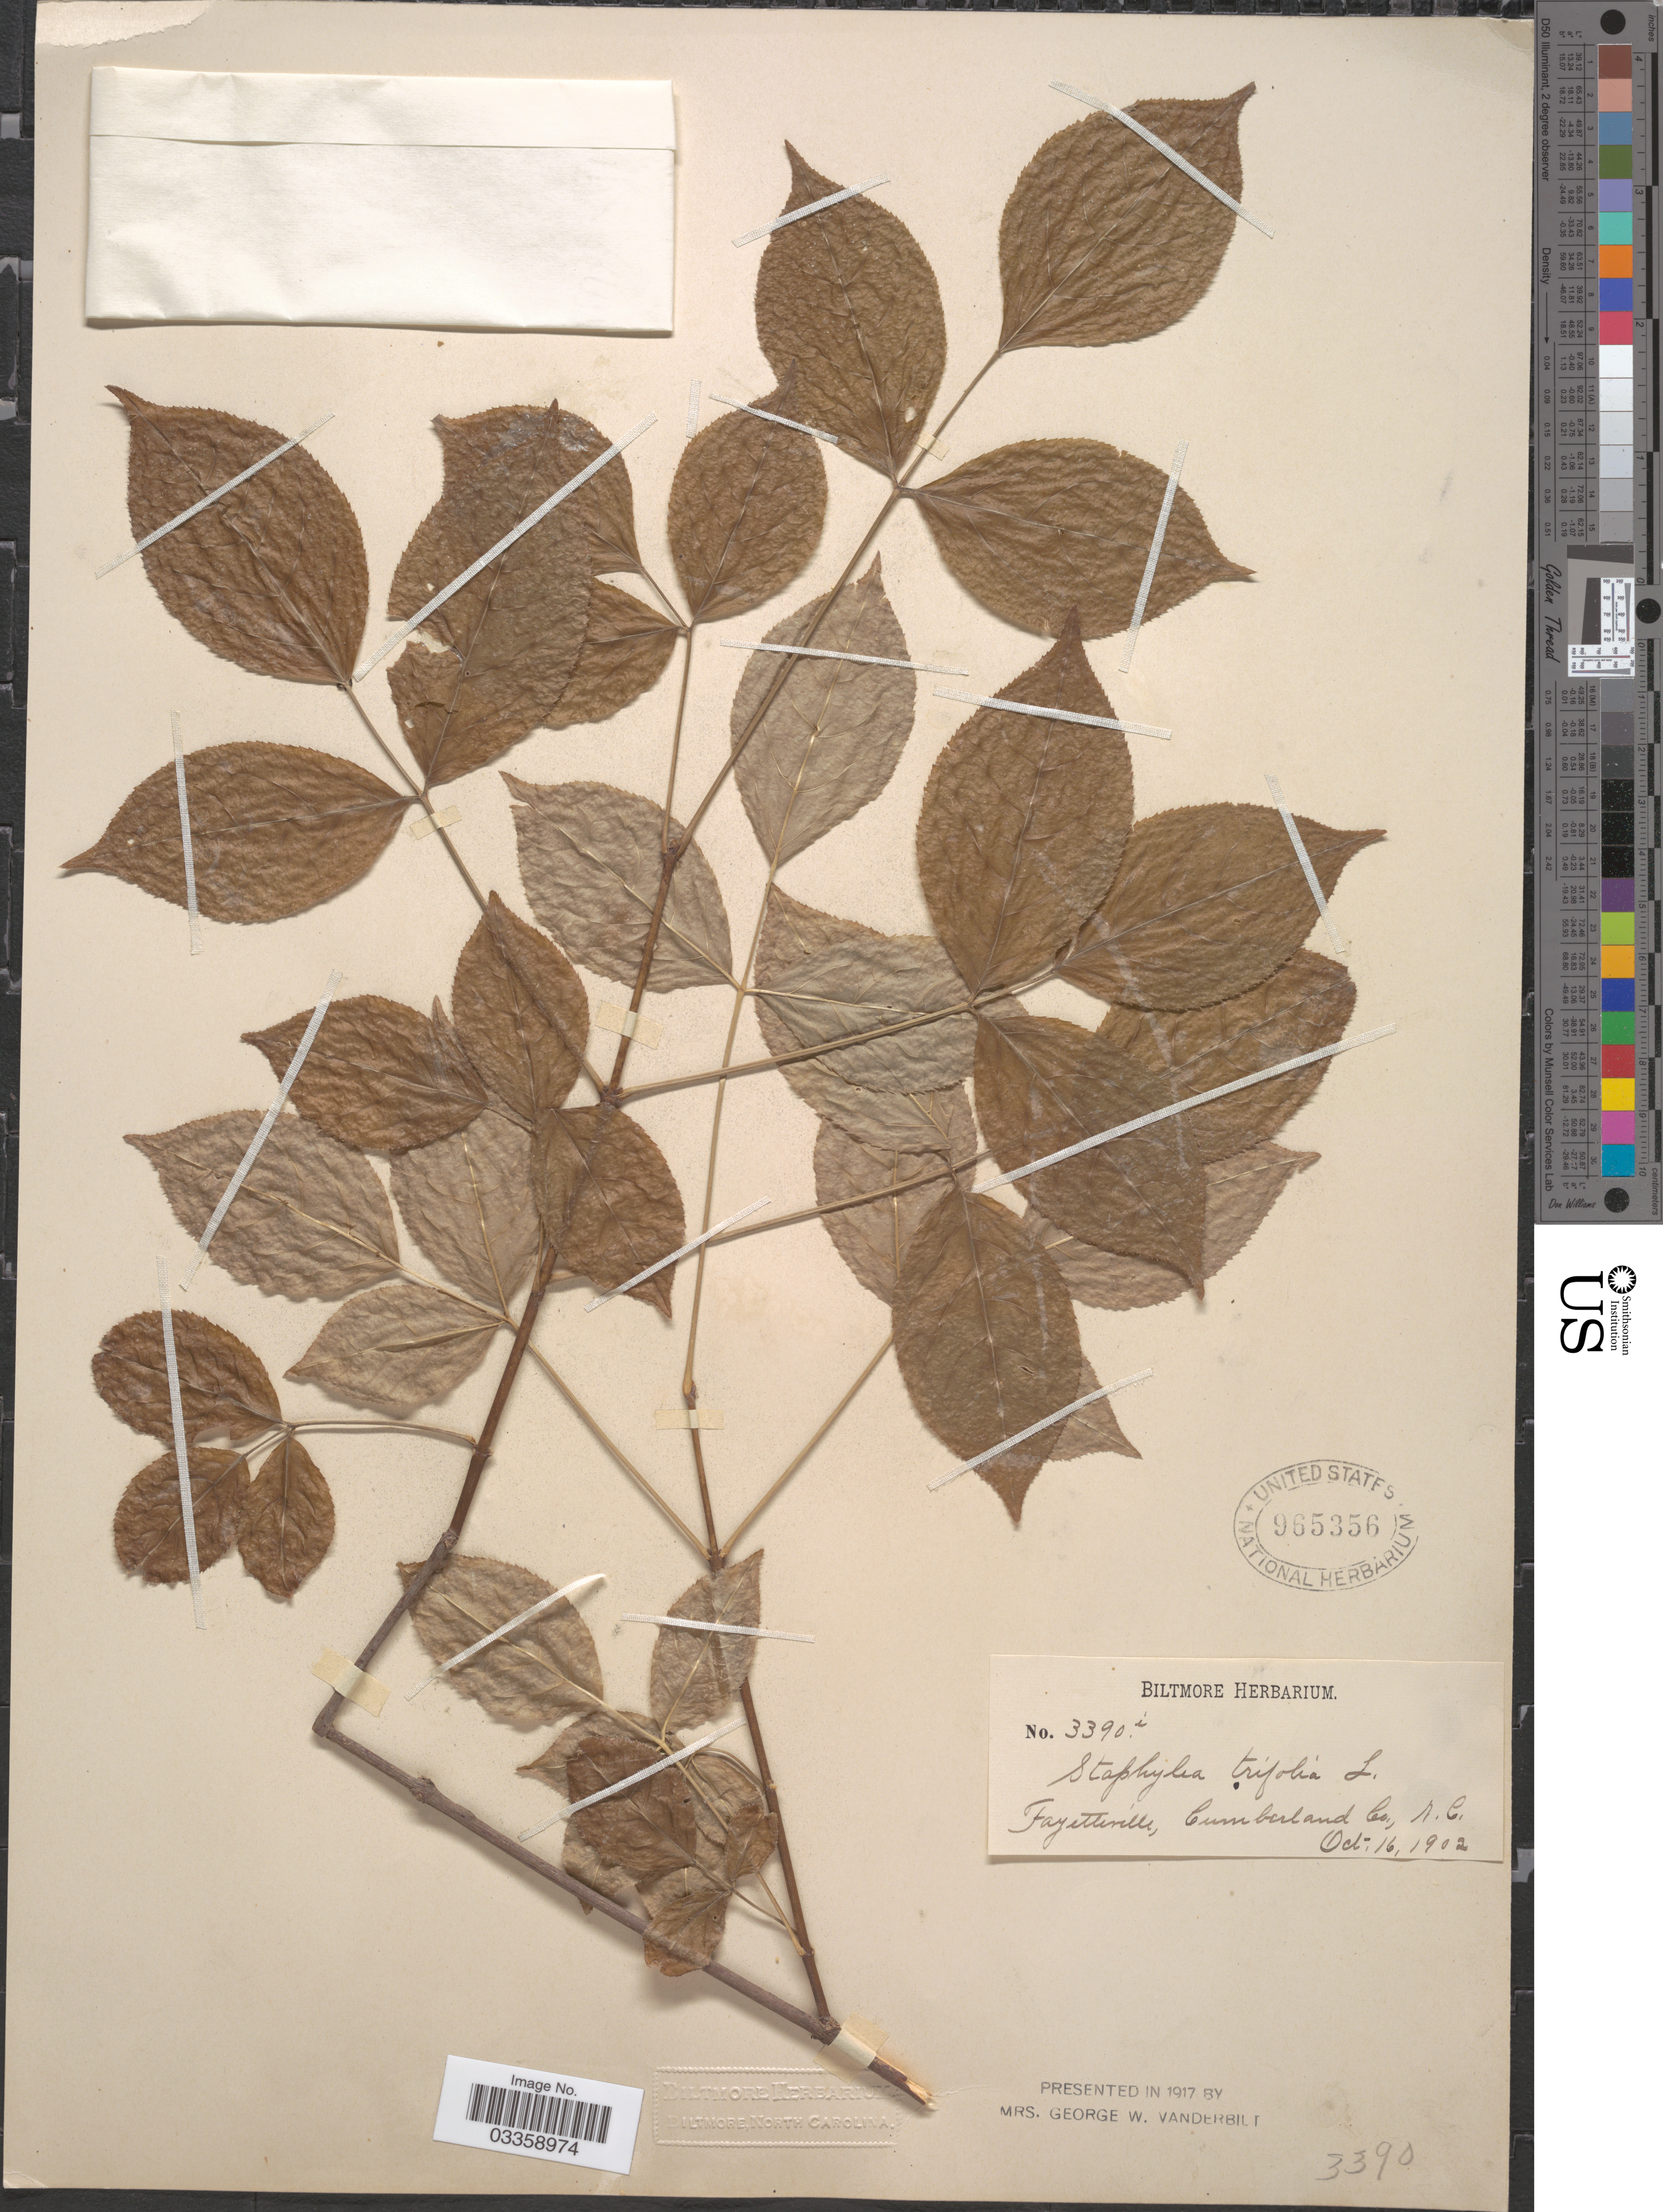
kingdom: Plantae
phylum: Tracheophyta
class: Magnoliopsida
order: Crossosomatales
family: Staphyleaceae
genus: Staphylea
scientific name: Staphylea trifolia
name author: L.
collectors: ex herb. Biltmore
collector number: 3390i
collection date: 1902-10-16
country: United States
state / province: North Carolina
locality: Fayetteville, Cumberland Co.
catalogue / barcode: US 965356